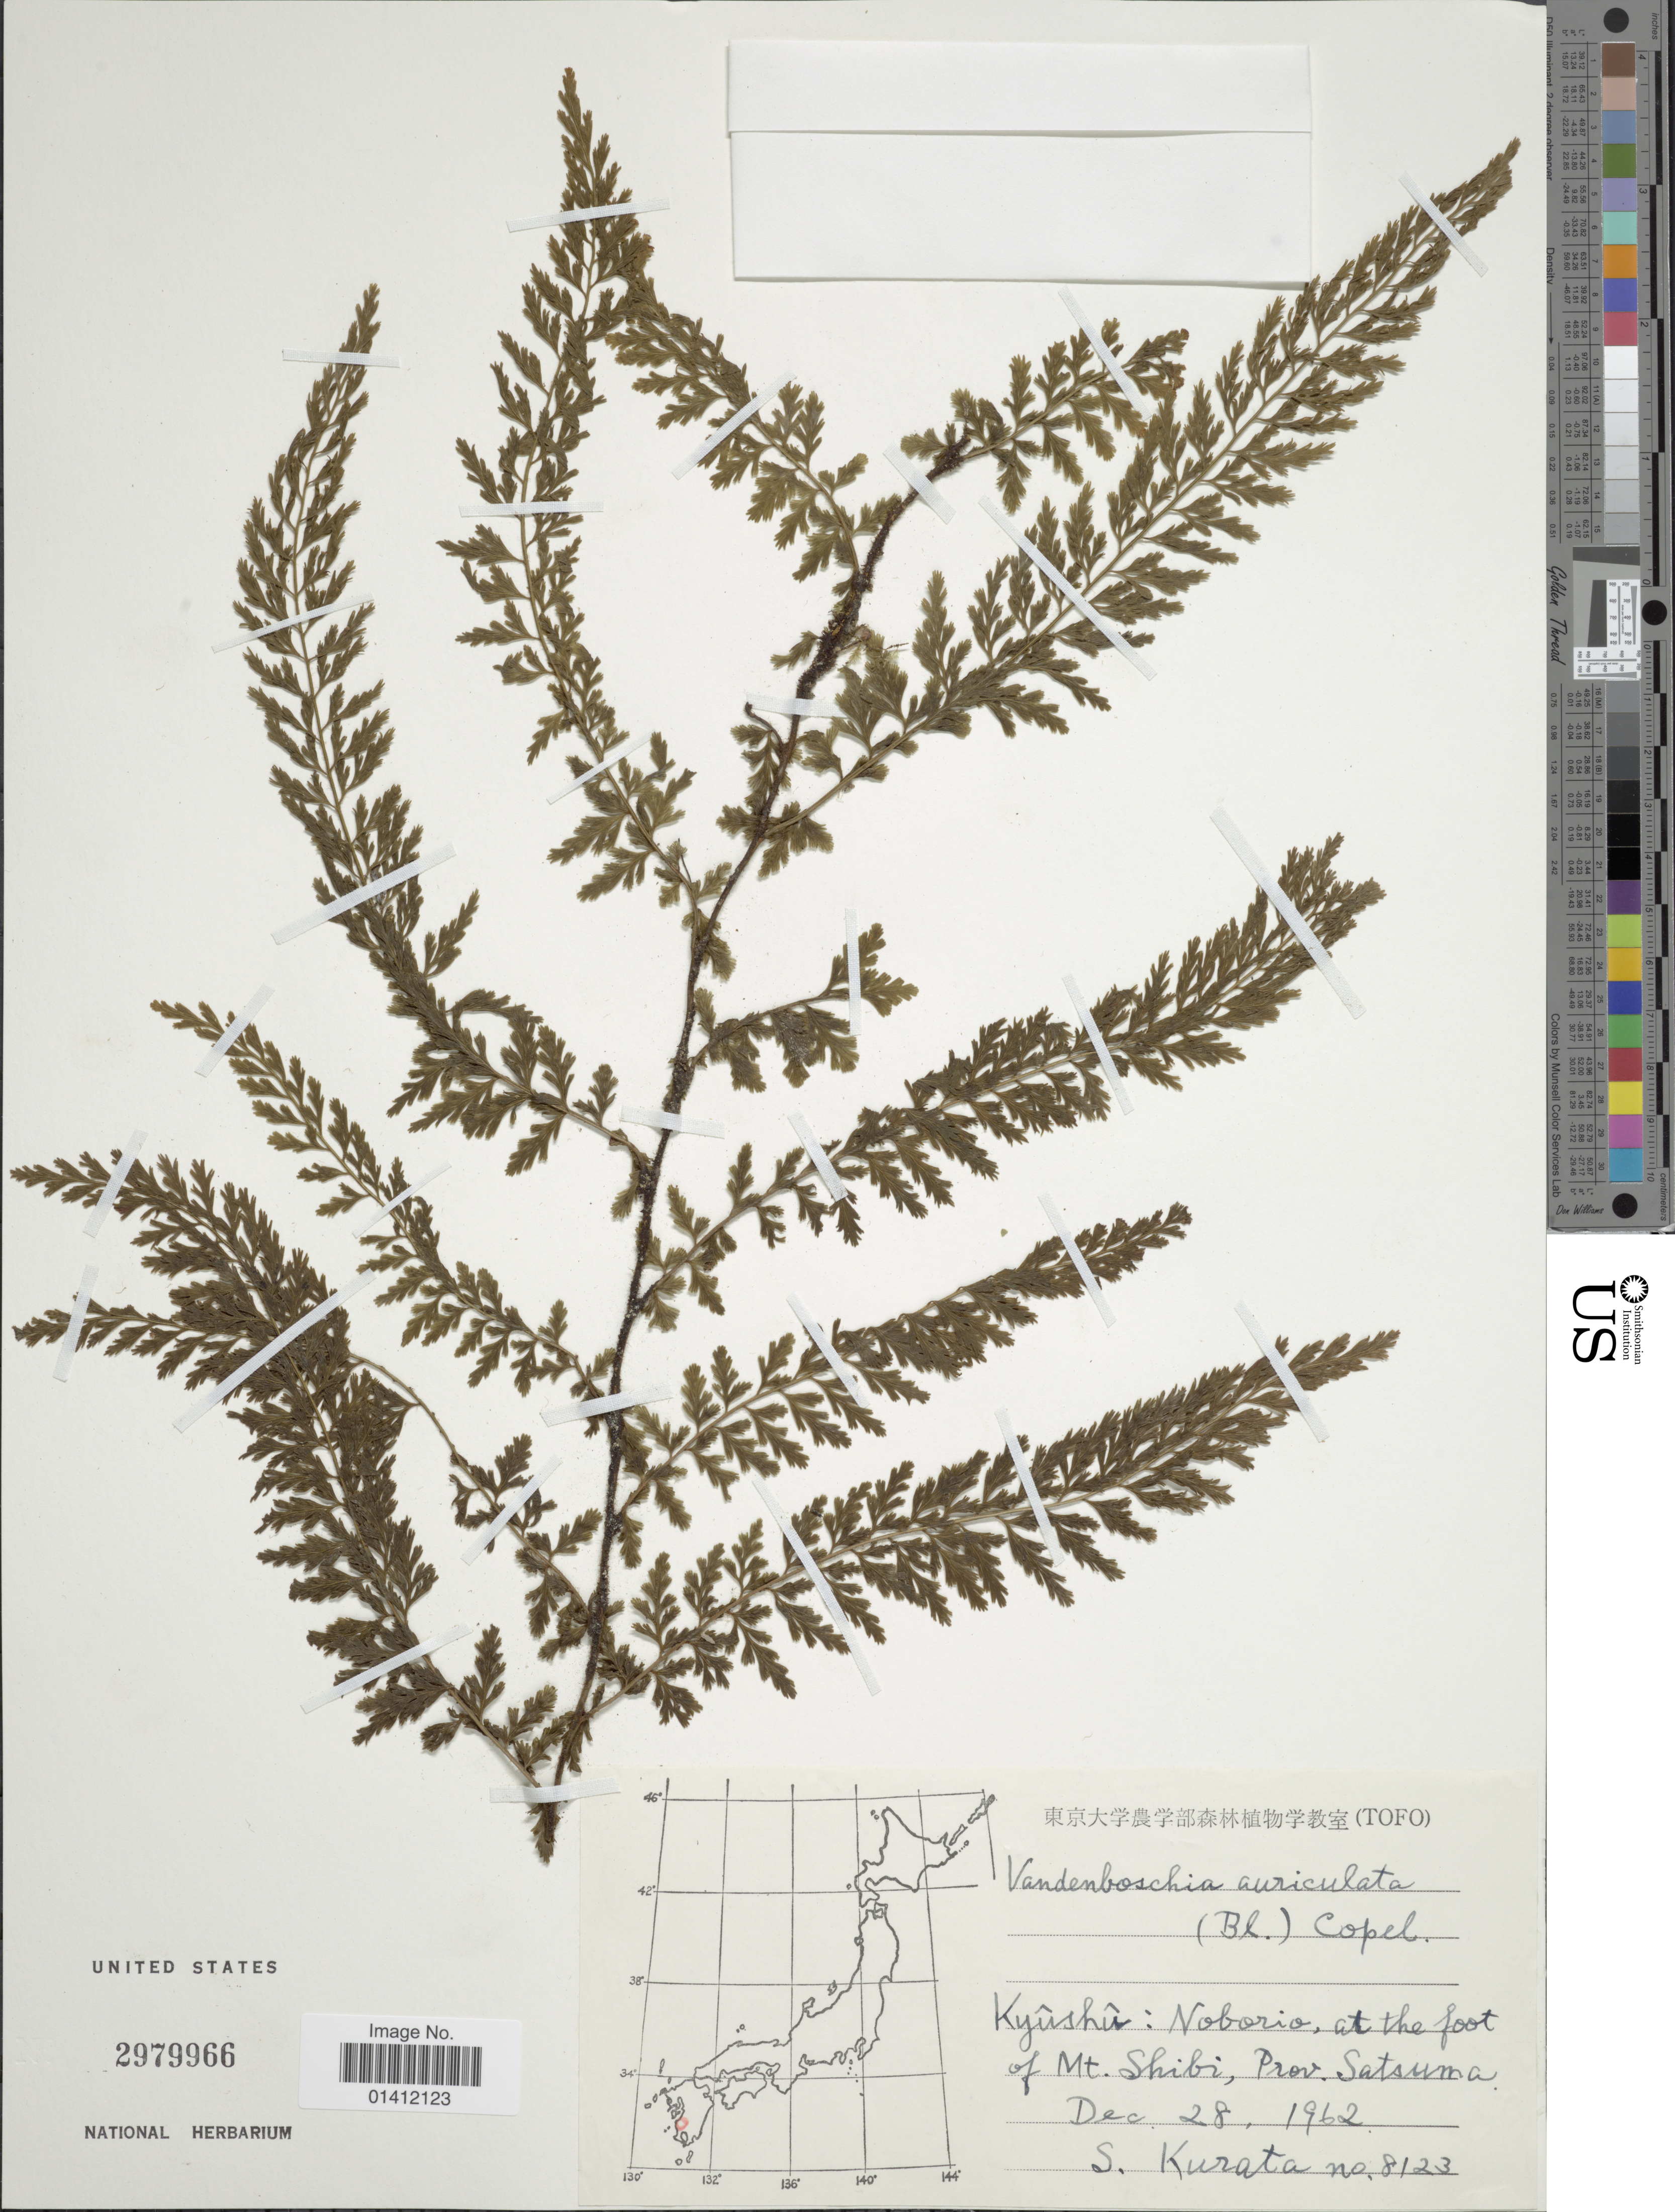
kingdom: Plantae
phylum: Tracheophyta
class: Polypodiopsida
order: Hymenophyllales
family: Hymenophyllaceae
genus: Vandenboschia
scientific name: Vandenboschia auriculata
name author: (Blume) Copel.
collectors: Sa. Kurata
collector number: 8123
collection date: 1962-12-28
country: Japan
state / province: Kagosima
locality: Kyushu: Noborio, at the foot of Mt. Shibi, Prov. Satsuma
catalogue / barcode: US 2979966